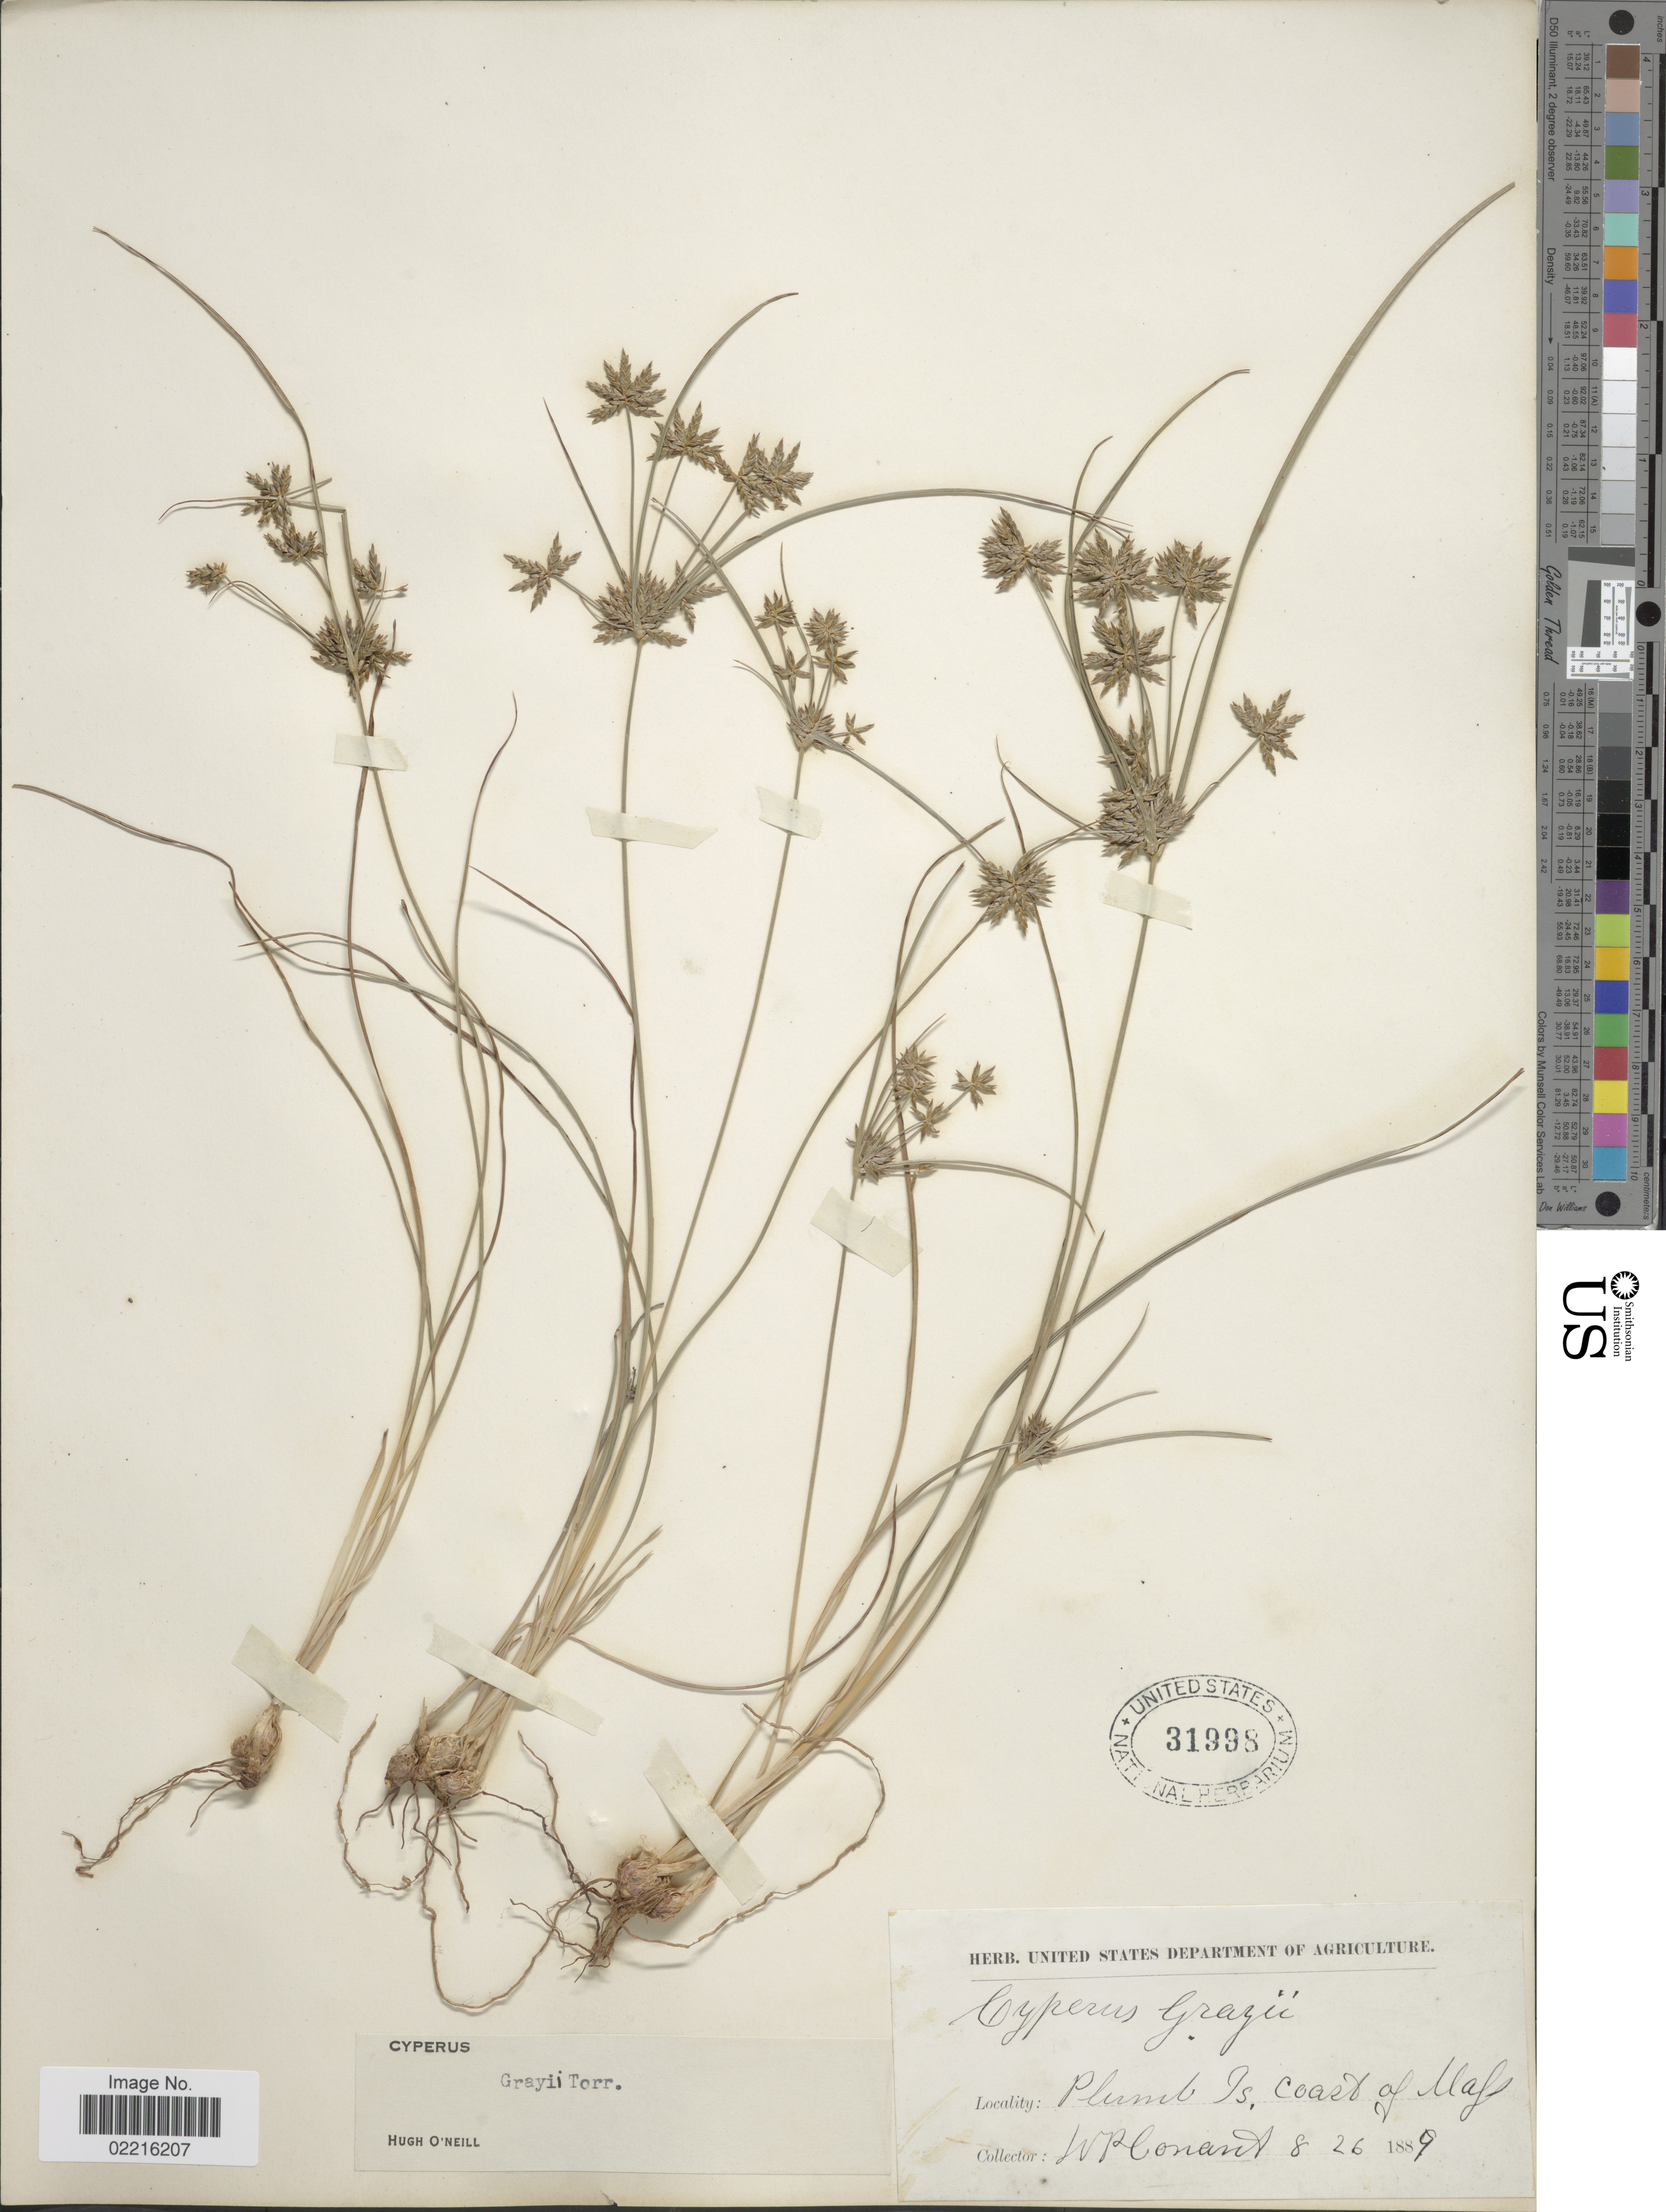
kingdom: Plantae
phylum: Tracheophyta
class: Liliopsida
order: Poales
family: Cyperaceae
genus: Cyperus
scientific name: Cyperus grayi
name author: Torr.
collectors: W. P. Conant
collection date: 1889-08-26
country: United States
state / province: Massachusetts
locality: Plumb Is., Coast of Mass.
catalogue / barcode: US 31998